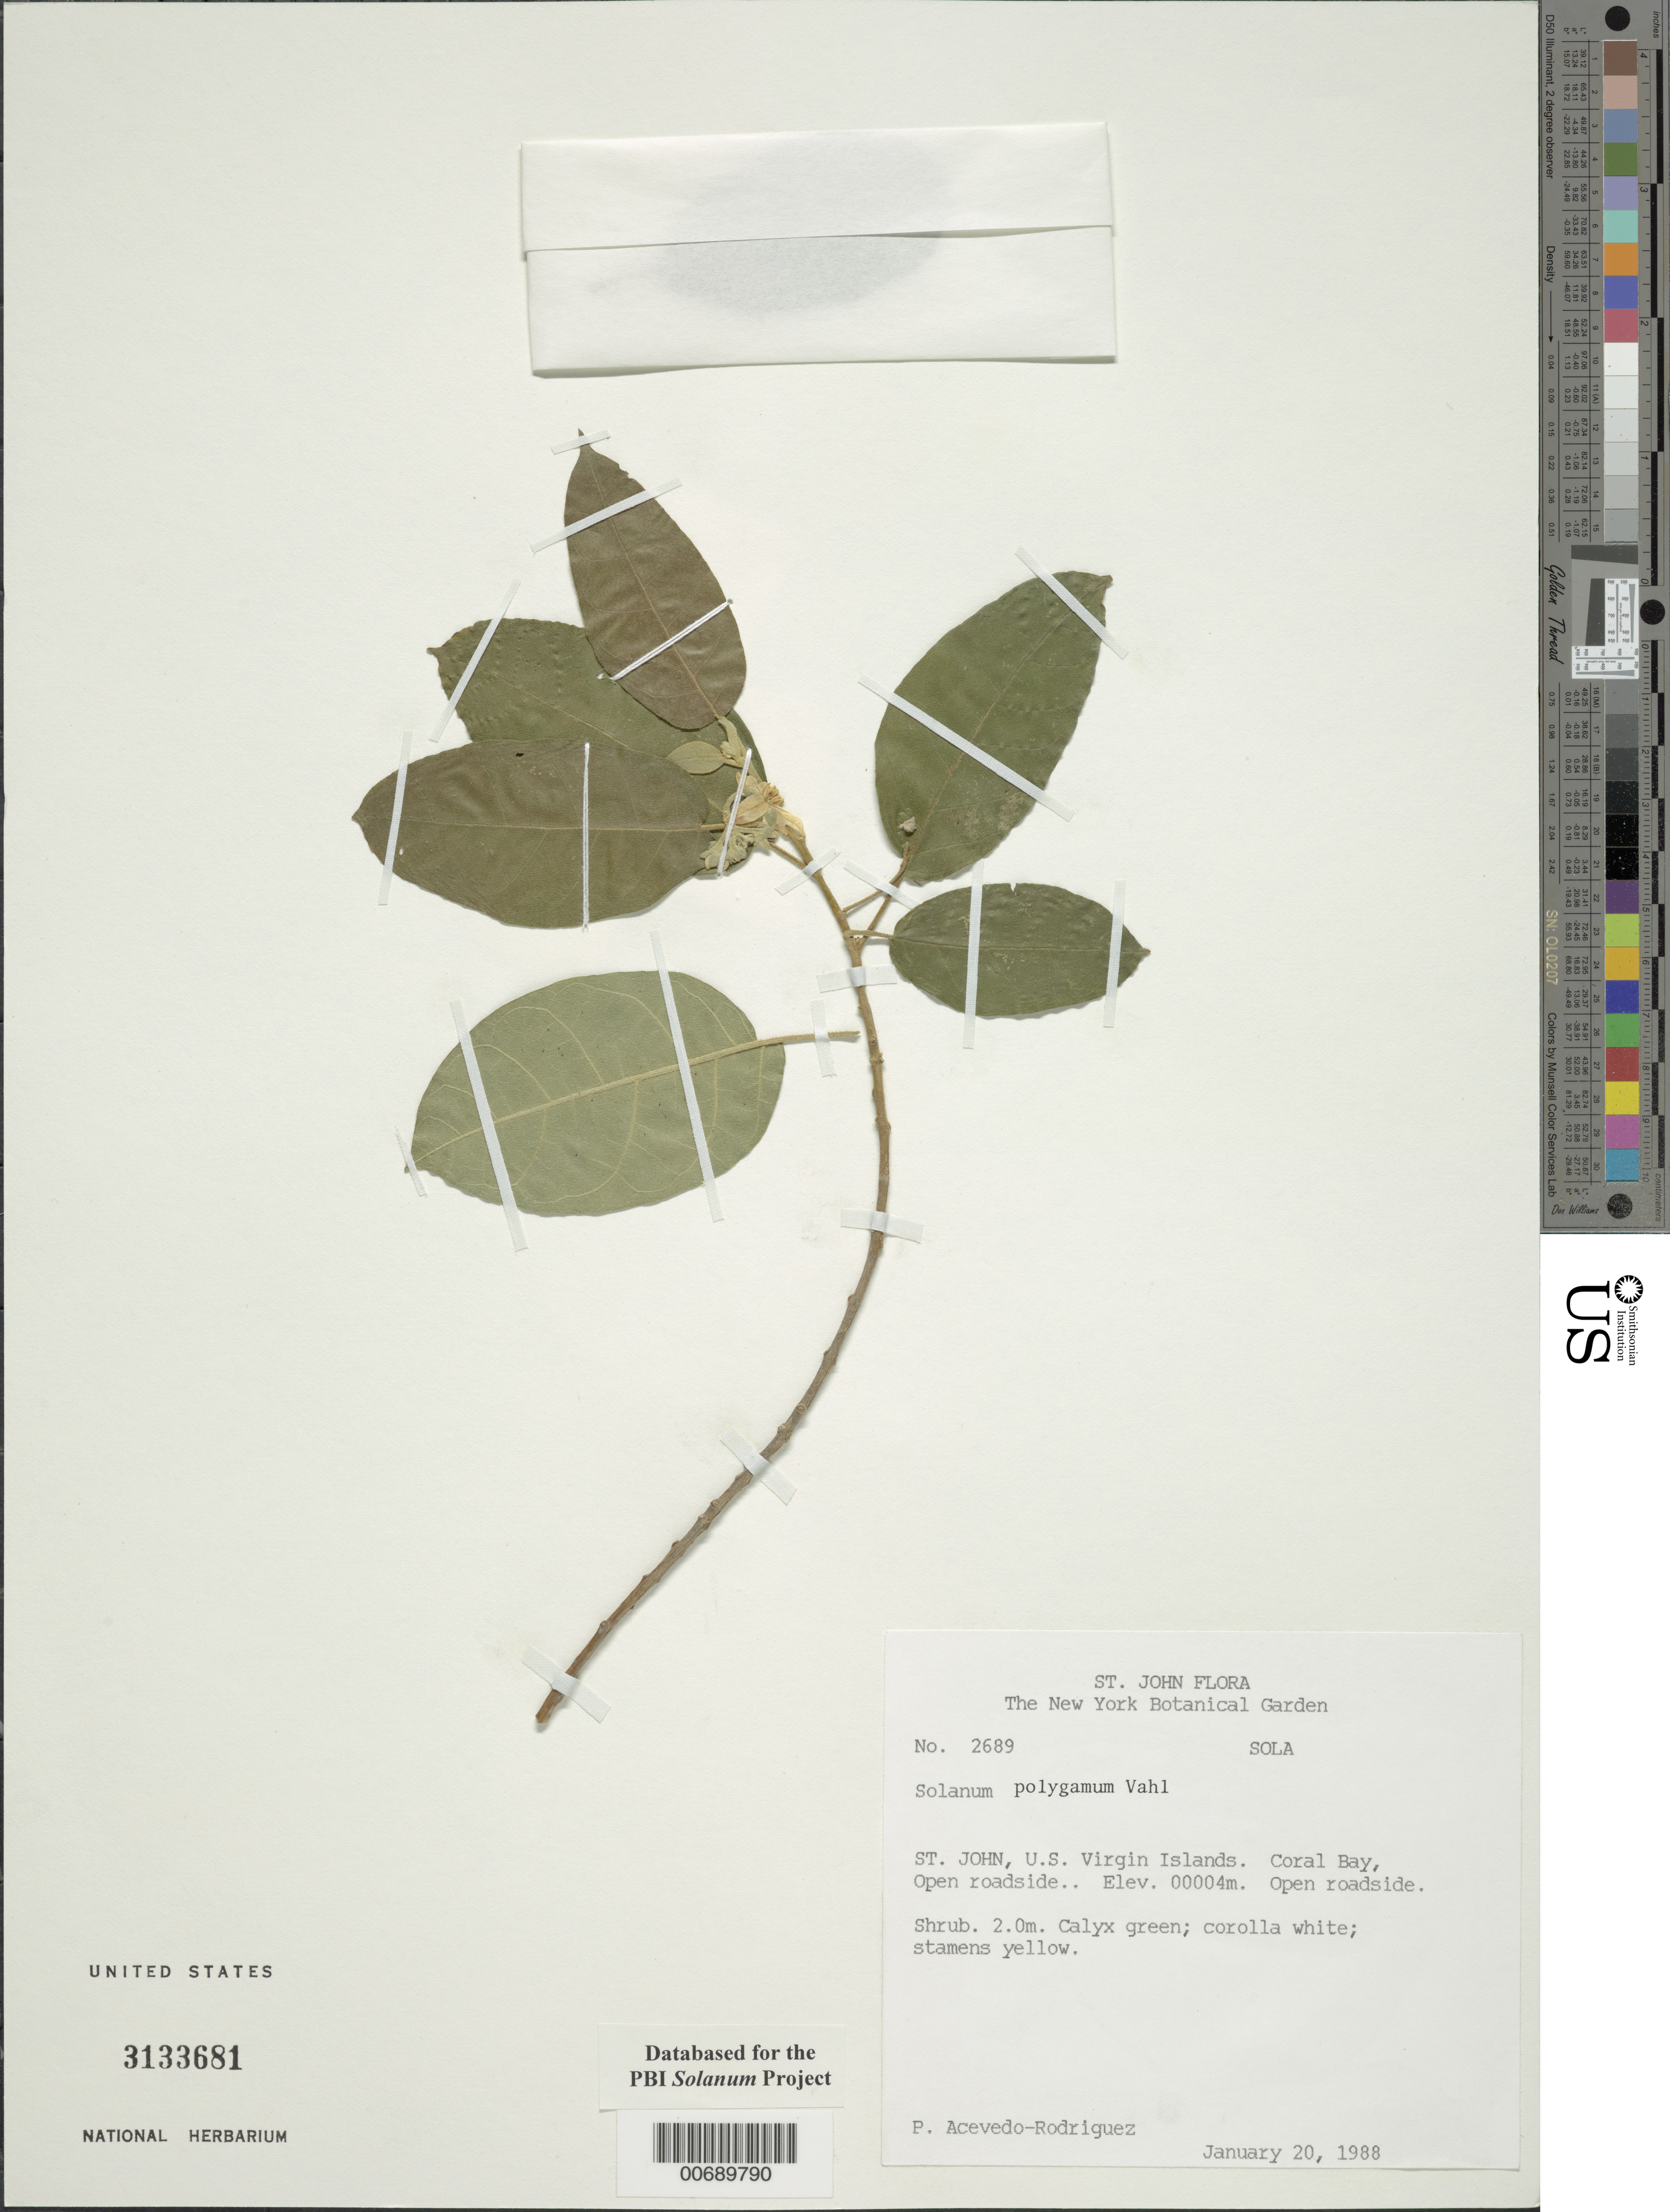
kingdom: Plantae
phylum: Tracheophyta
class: Magnoliopsida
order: Solanales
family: Solanaceae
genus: Solanum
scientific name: Solanum polygamum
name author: Vahl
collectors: P. Acevedo-Rodr.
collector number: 2689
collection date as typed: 20 Feb 1989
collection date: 1989-02-20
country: U.S. Virgin Islands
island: St. John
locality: Open roadside.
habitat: Open roadside.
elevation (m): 4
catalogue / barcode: US 3133681